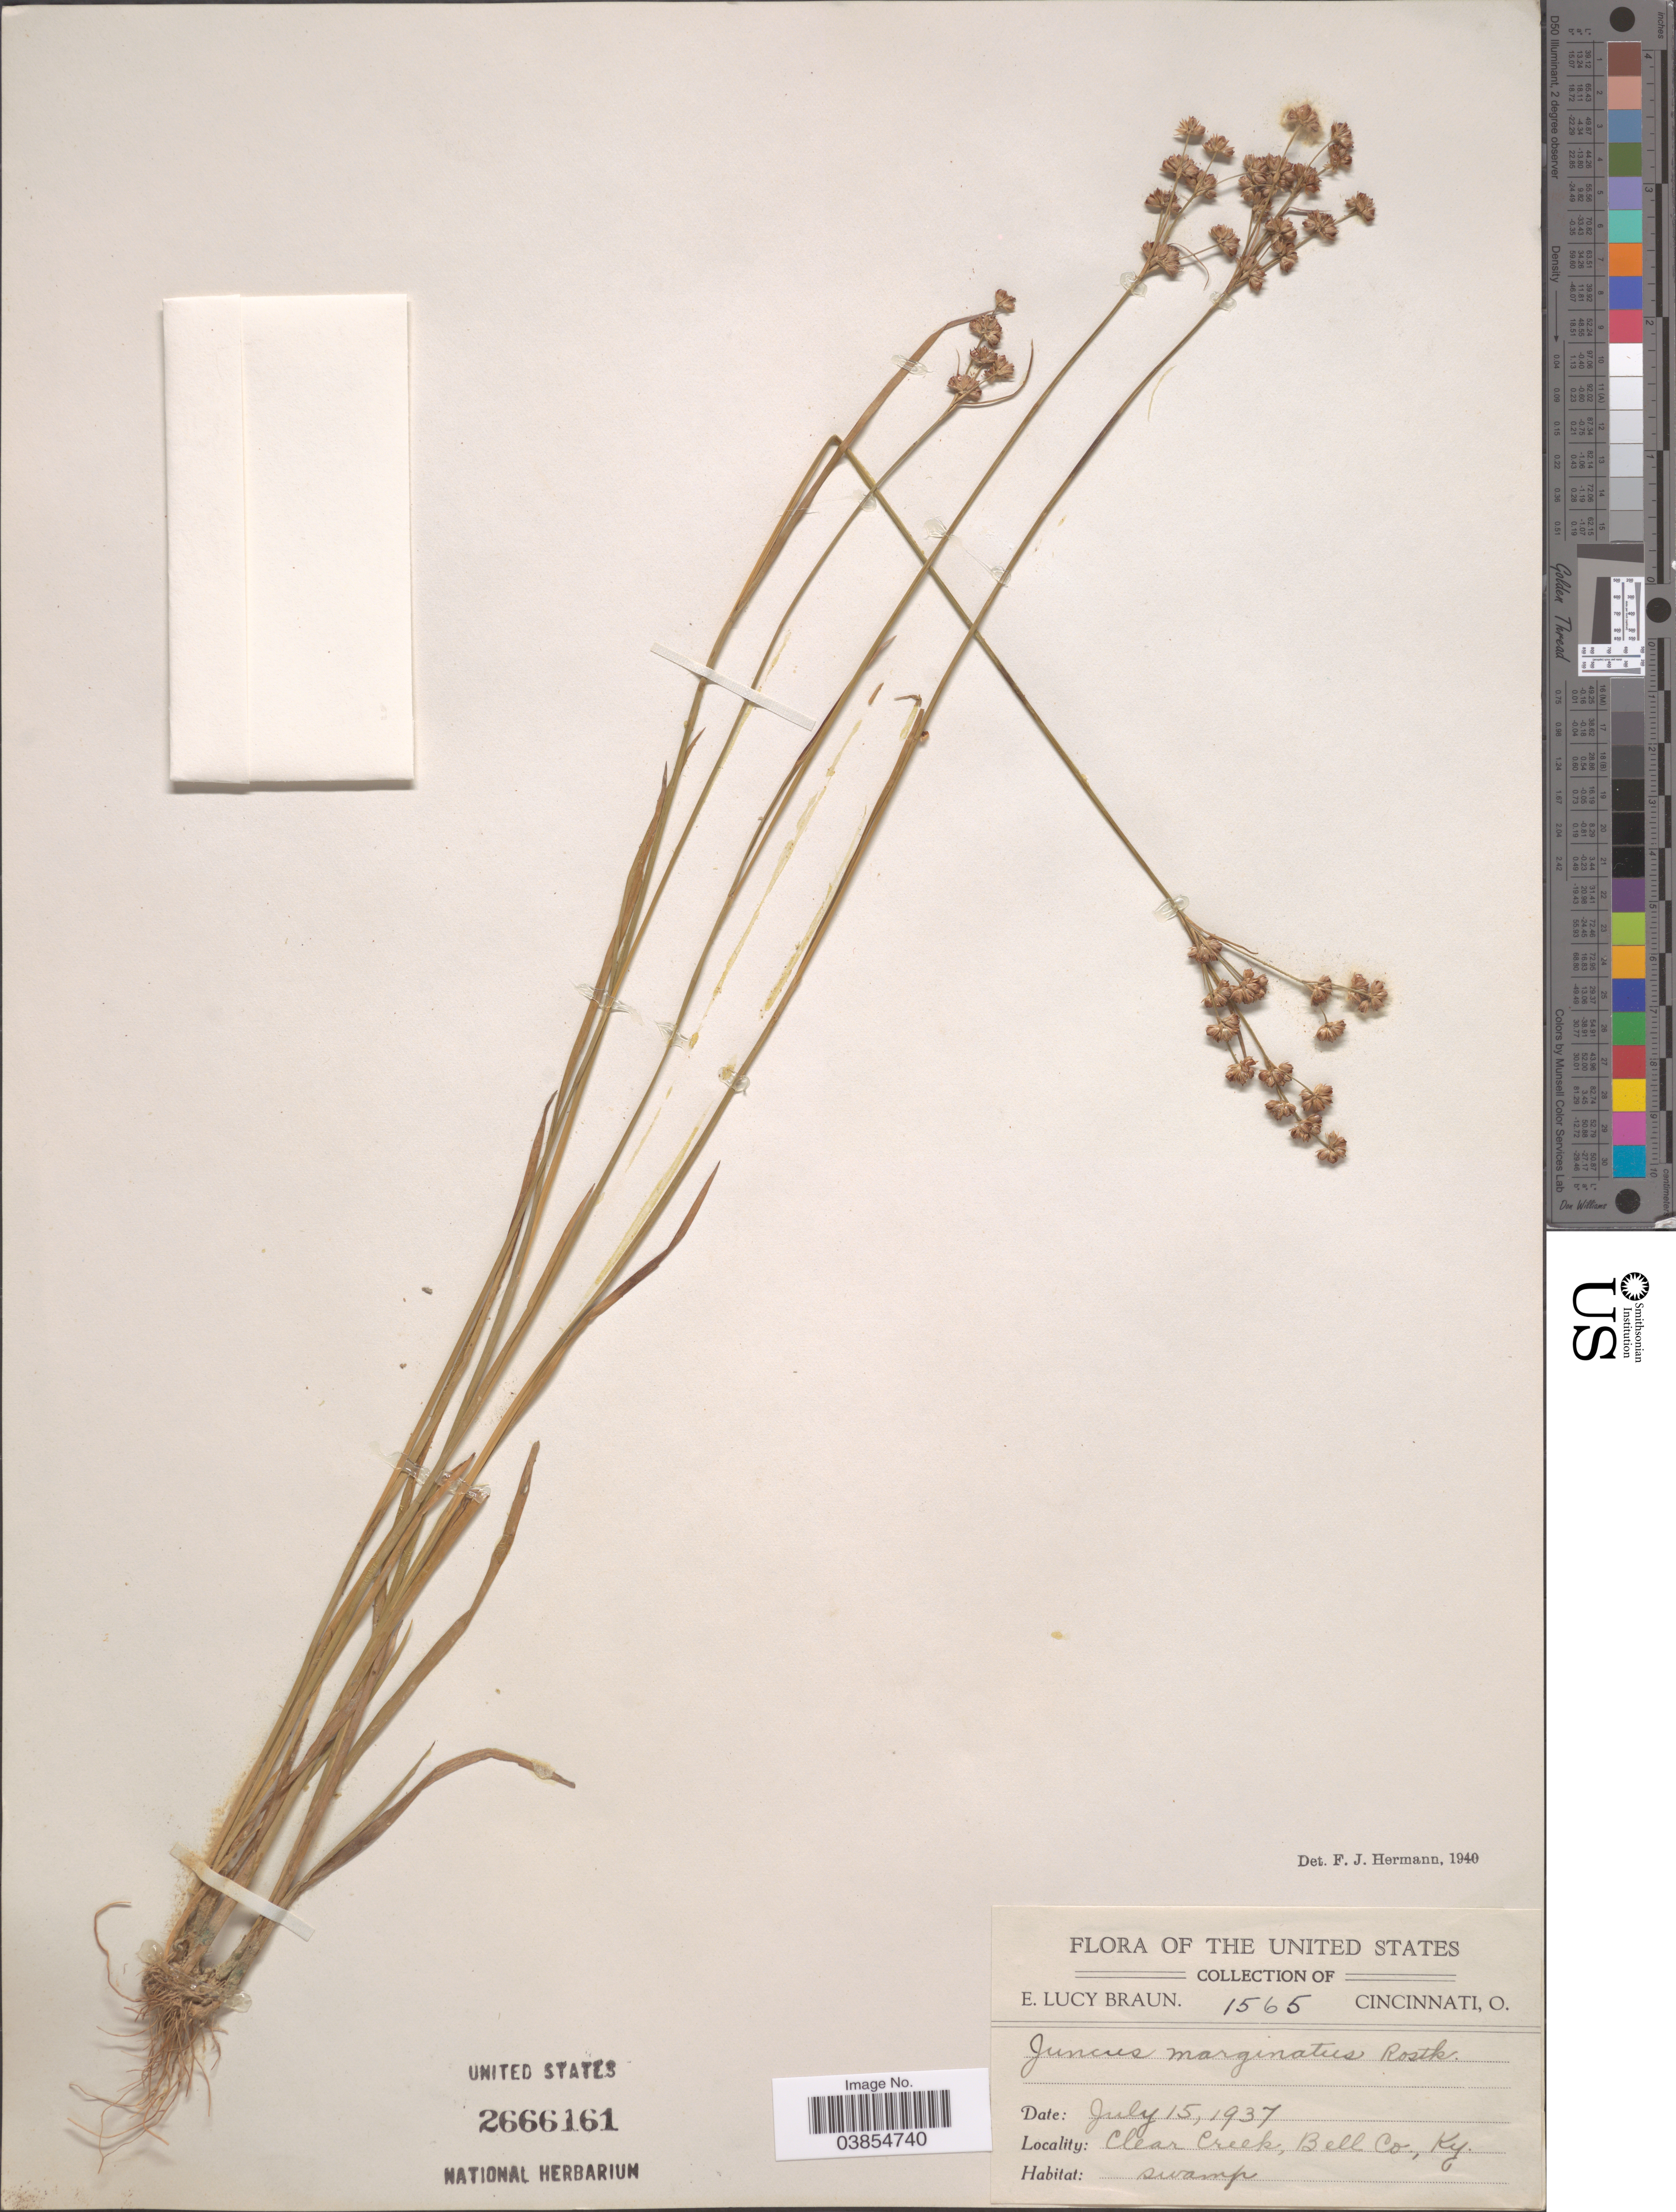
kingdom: Plantae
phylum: Tracheophyta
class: Liliopsida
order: Poales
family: Juncaceae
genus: Juncus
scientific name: Juncus marginatus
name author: Rostk.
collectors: E. L. Braun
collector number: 1565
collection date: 1937-07-15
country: United States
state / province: Kentucky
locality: Clear Creek, Bell Co.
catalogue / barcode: US 2666161